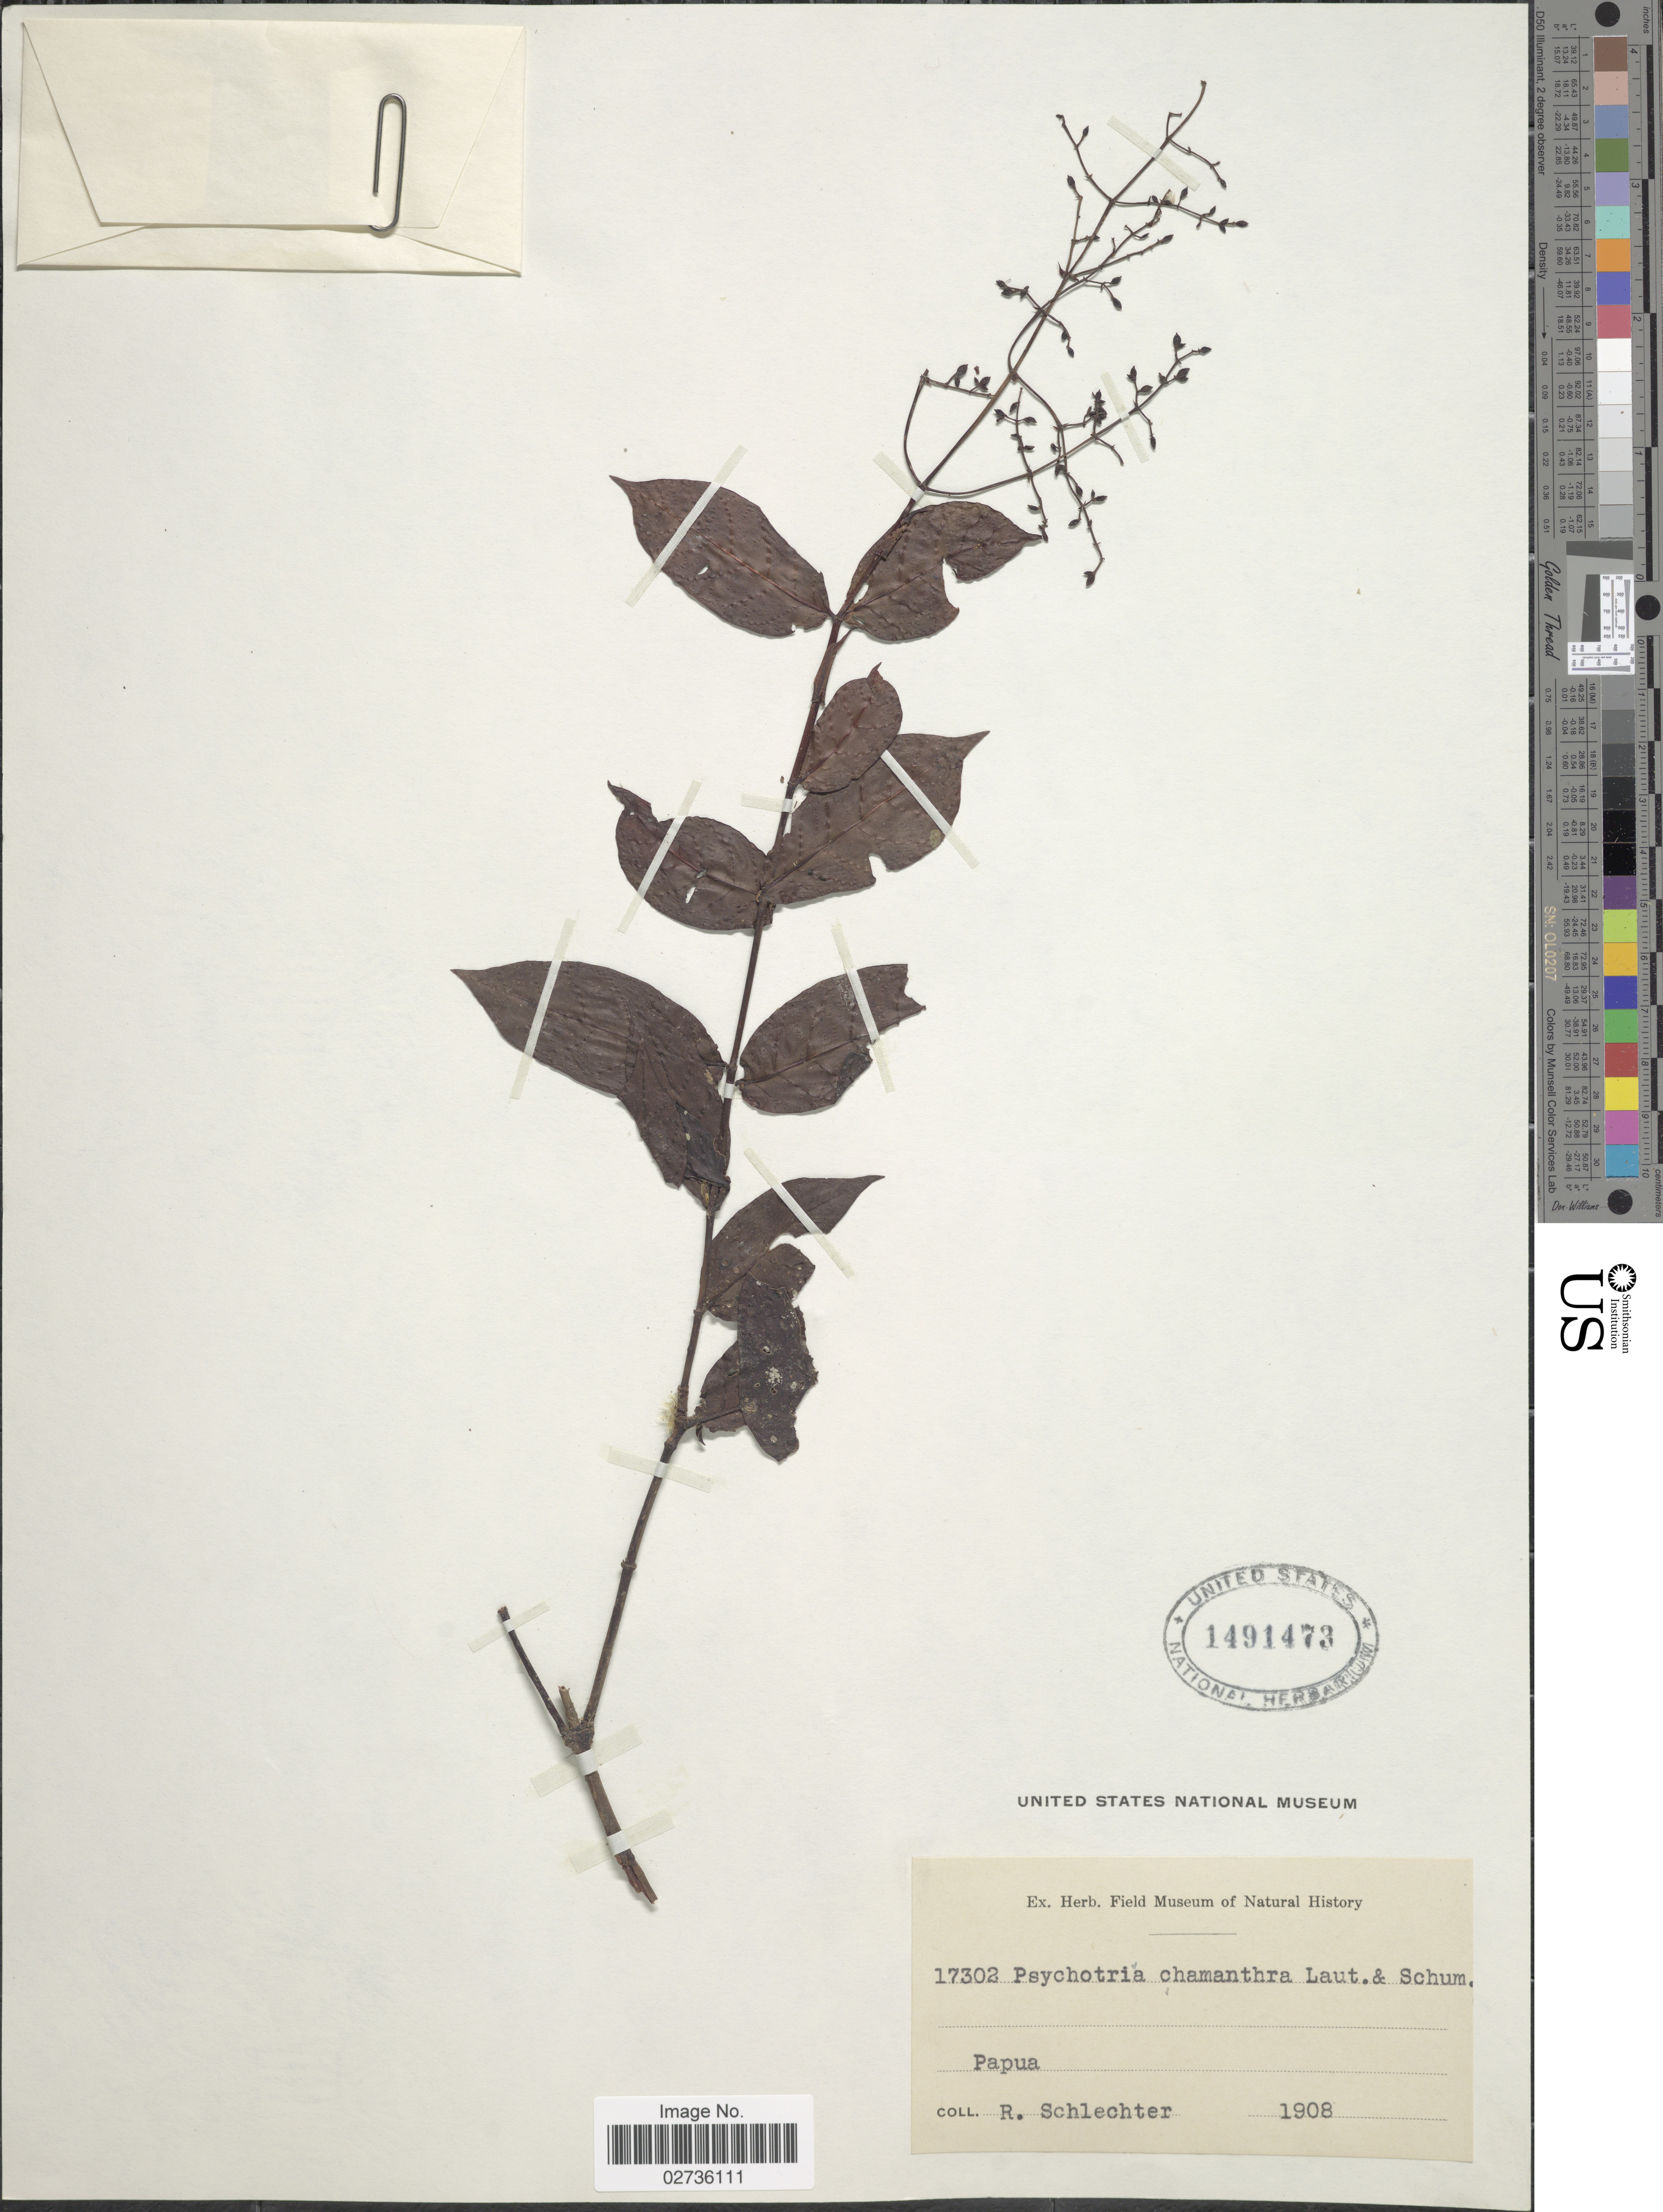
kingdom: Plantae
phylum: Tracheophyta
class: Magnoliopsida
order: Gentianales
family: Rubiaceae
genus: Psychotria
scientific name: Psychotria chamanthra Lauterb. & K. Schum. ined.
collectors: F. R. R. Schlechter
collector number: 17302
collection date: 1908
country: Papua New Guinea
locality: Papua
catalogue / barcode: US 1491473